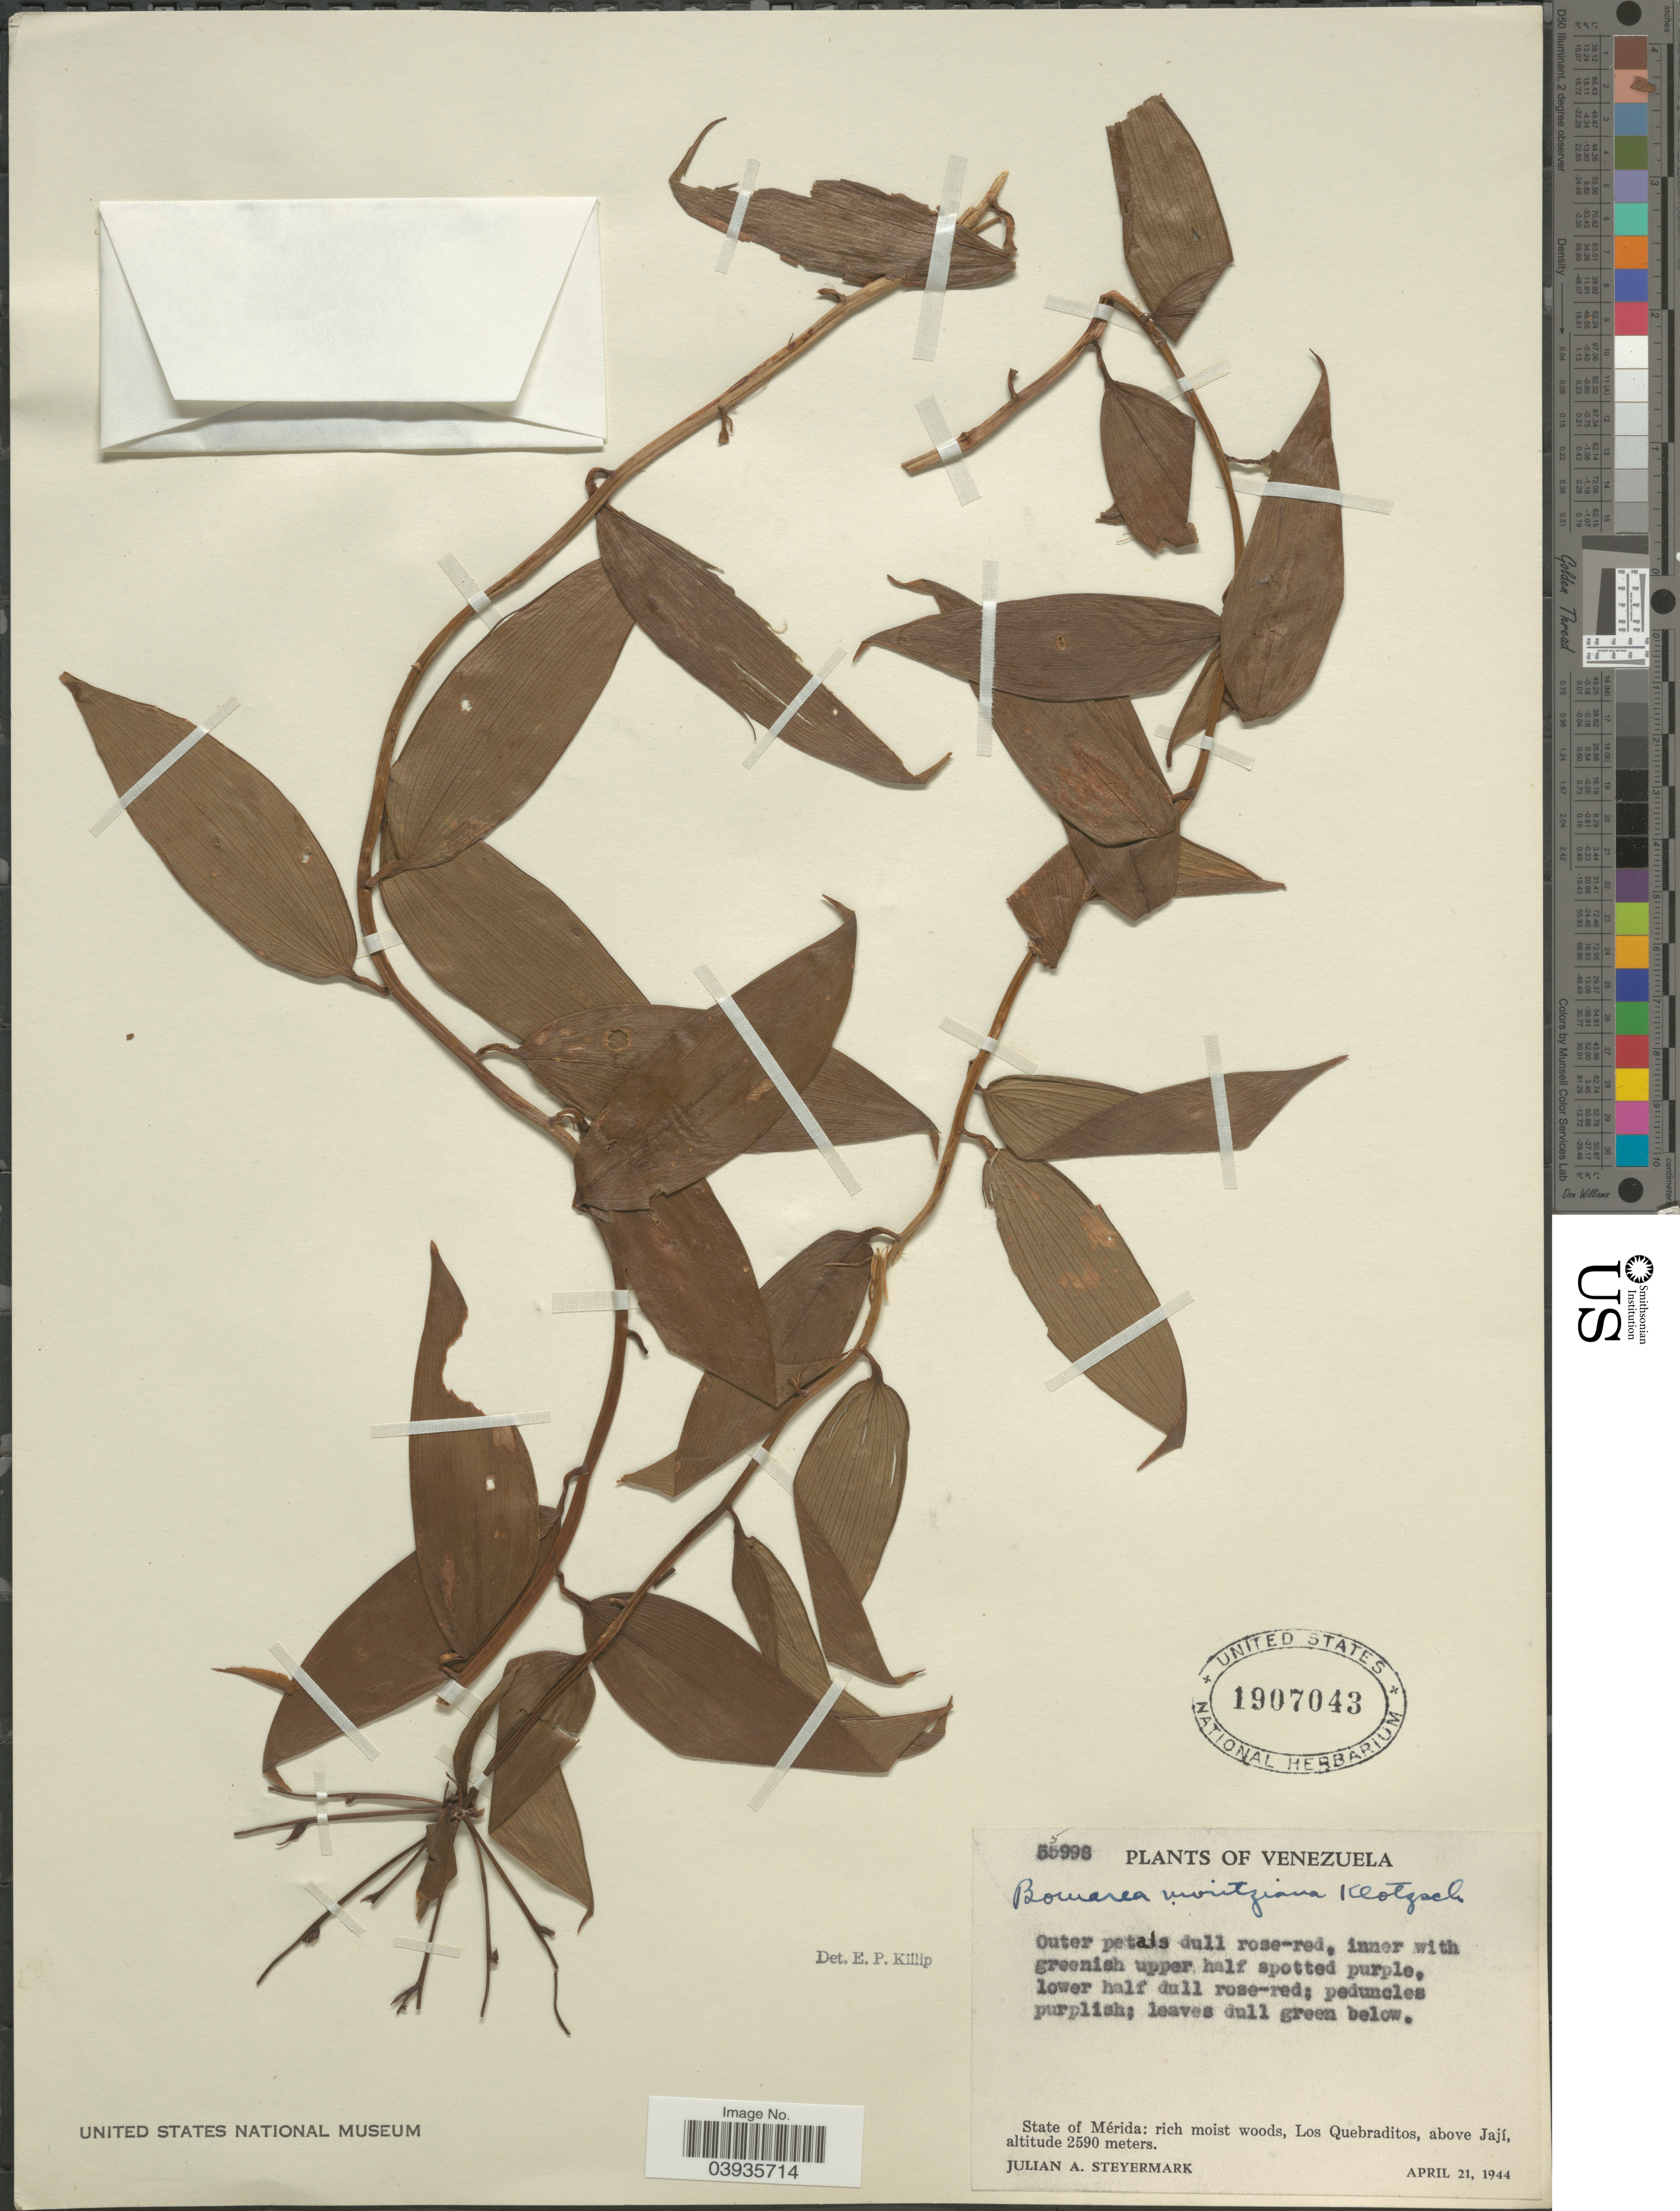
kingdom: Plantae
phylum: Tracheophyta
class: Liliopsida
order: Liliales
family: Alstroemeriaceae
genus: Bomarea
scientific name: Bomarea moritziana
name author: Klotzsch ex Kunth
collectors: J. Steyermark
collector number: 55998*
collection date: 1944-04-21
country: Venezuela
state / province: Merida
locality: Rich moist woods, Los Quebraditos, above Jají.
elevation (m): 2590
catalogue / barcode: US 1907043